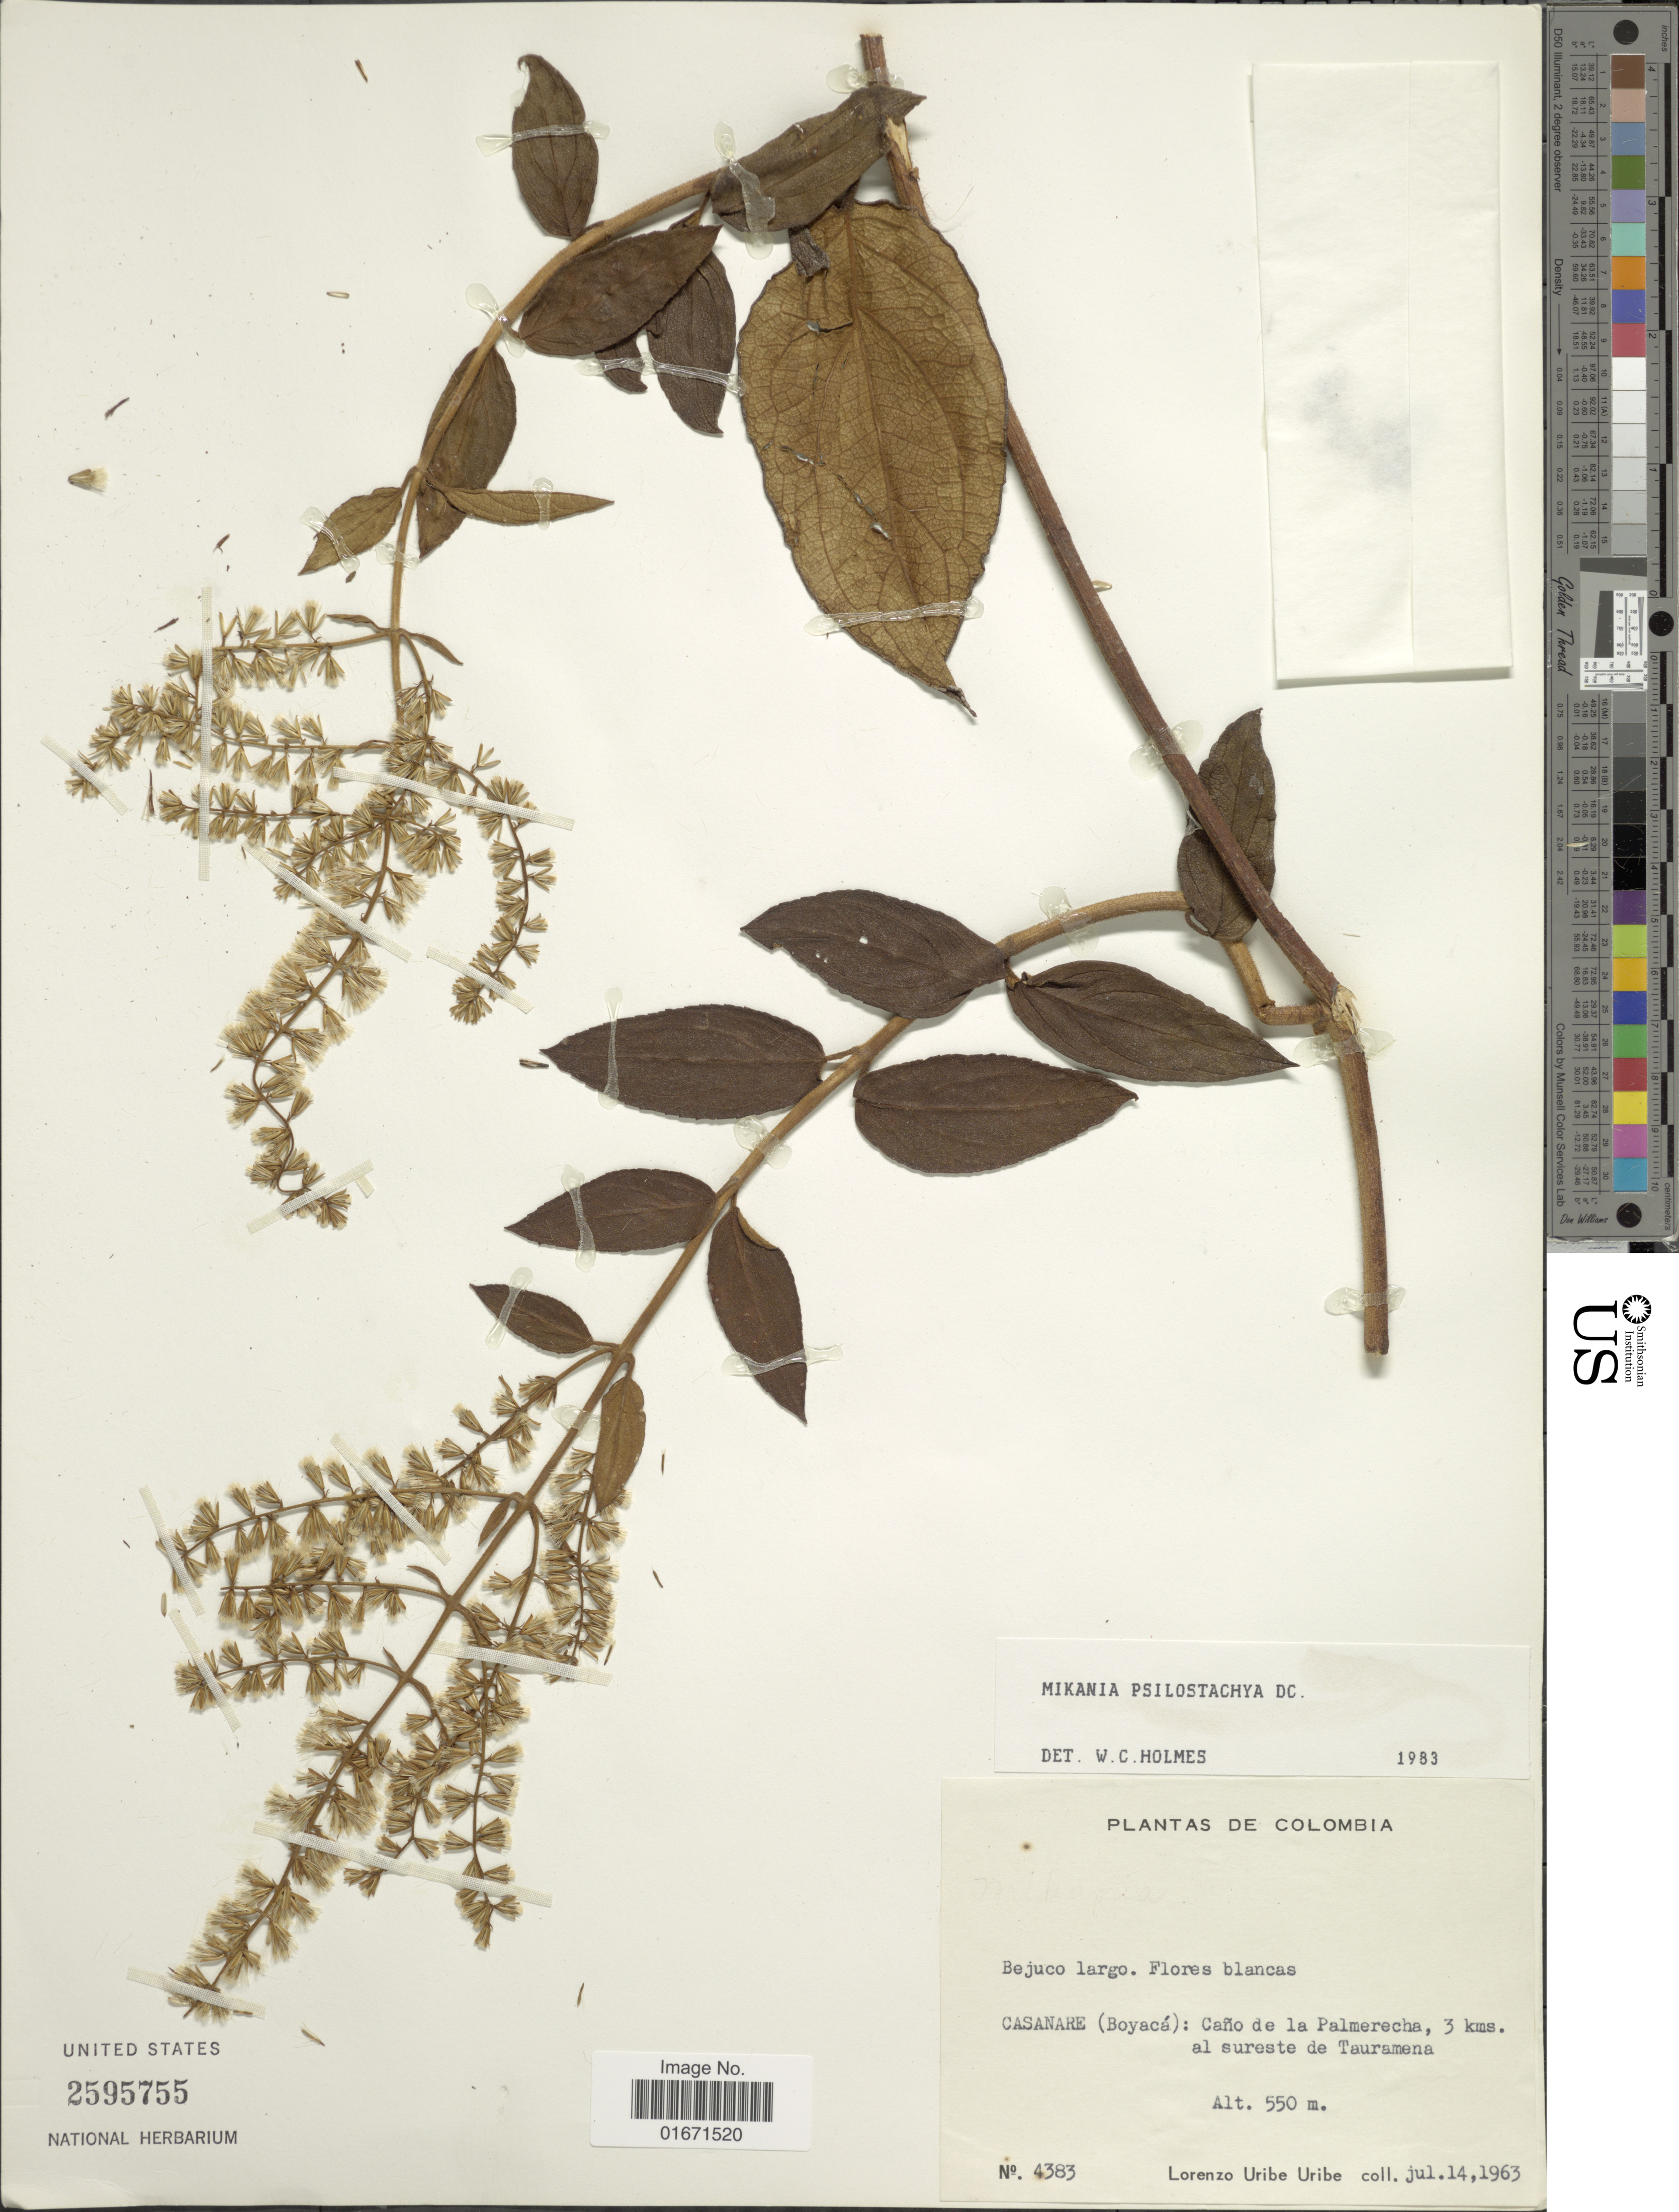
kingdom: Plantae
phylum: Tracheophyta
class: Magnoliopsida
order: Asterales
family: Asteraceae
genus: Mikania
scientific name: Mikania psilostachya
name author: DC.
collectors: L. Uribe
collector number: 4383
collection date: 1963-07-14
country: Colombia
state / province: Boyacá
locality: Casanare (Boyacá): Caño de la Palmerecha, 3 kms. al sureste de Tauramena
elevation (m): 550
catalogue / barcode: US 2595755